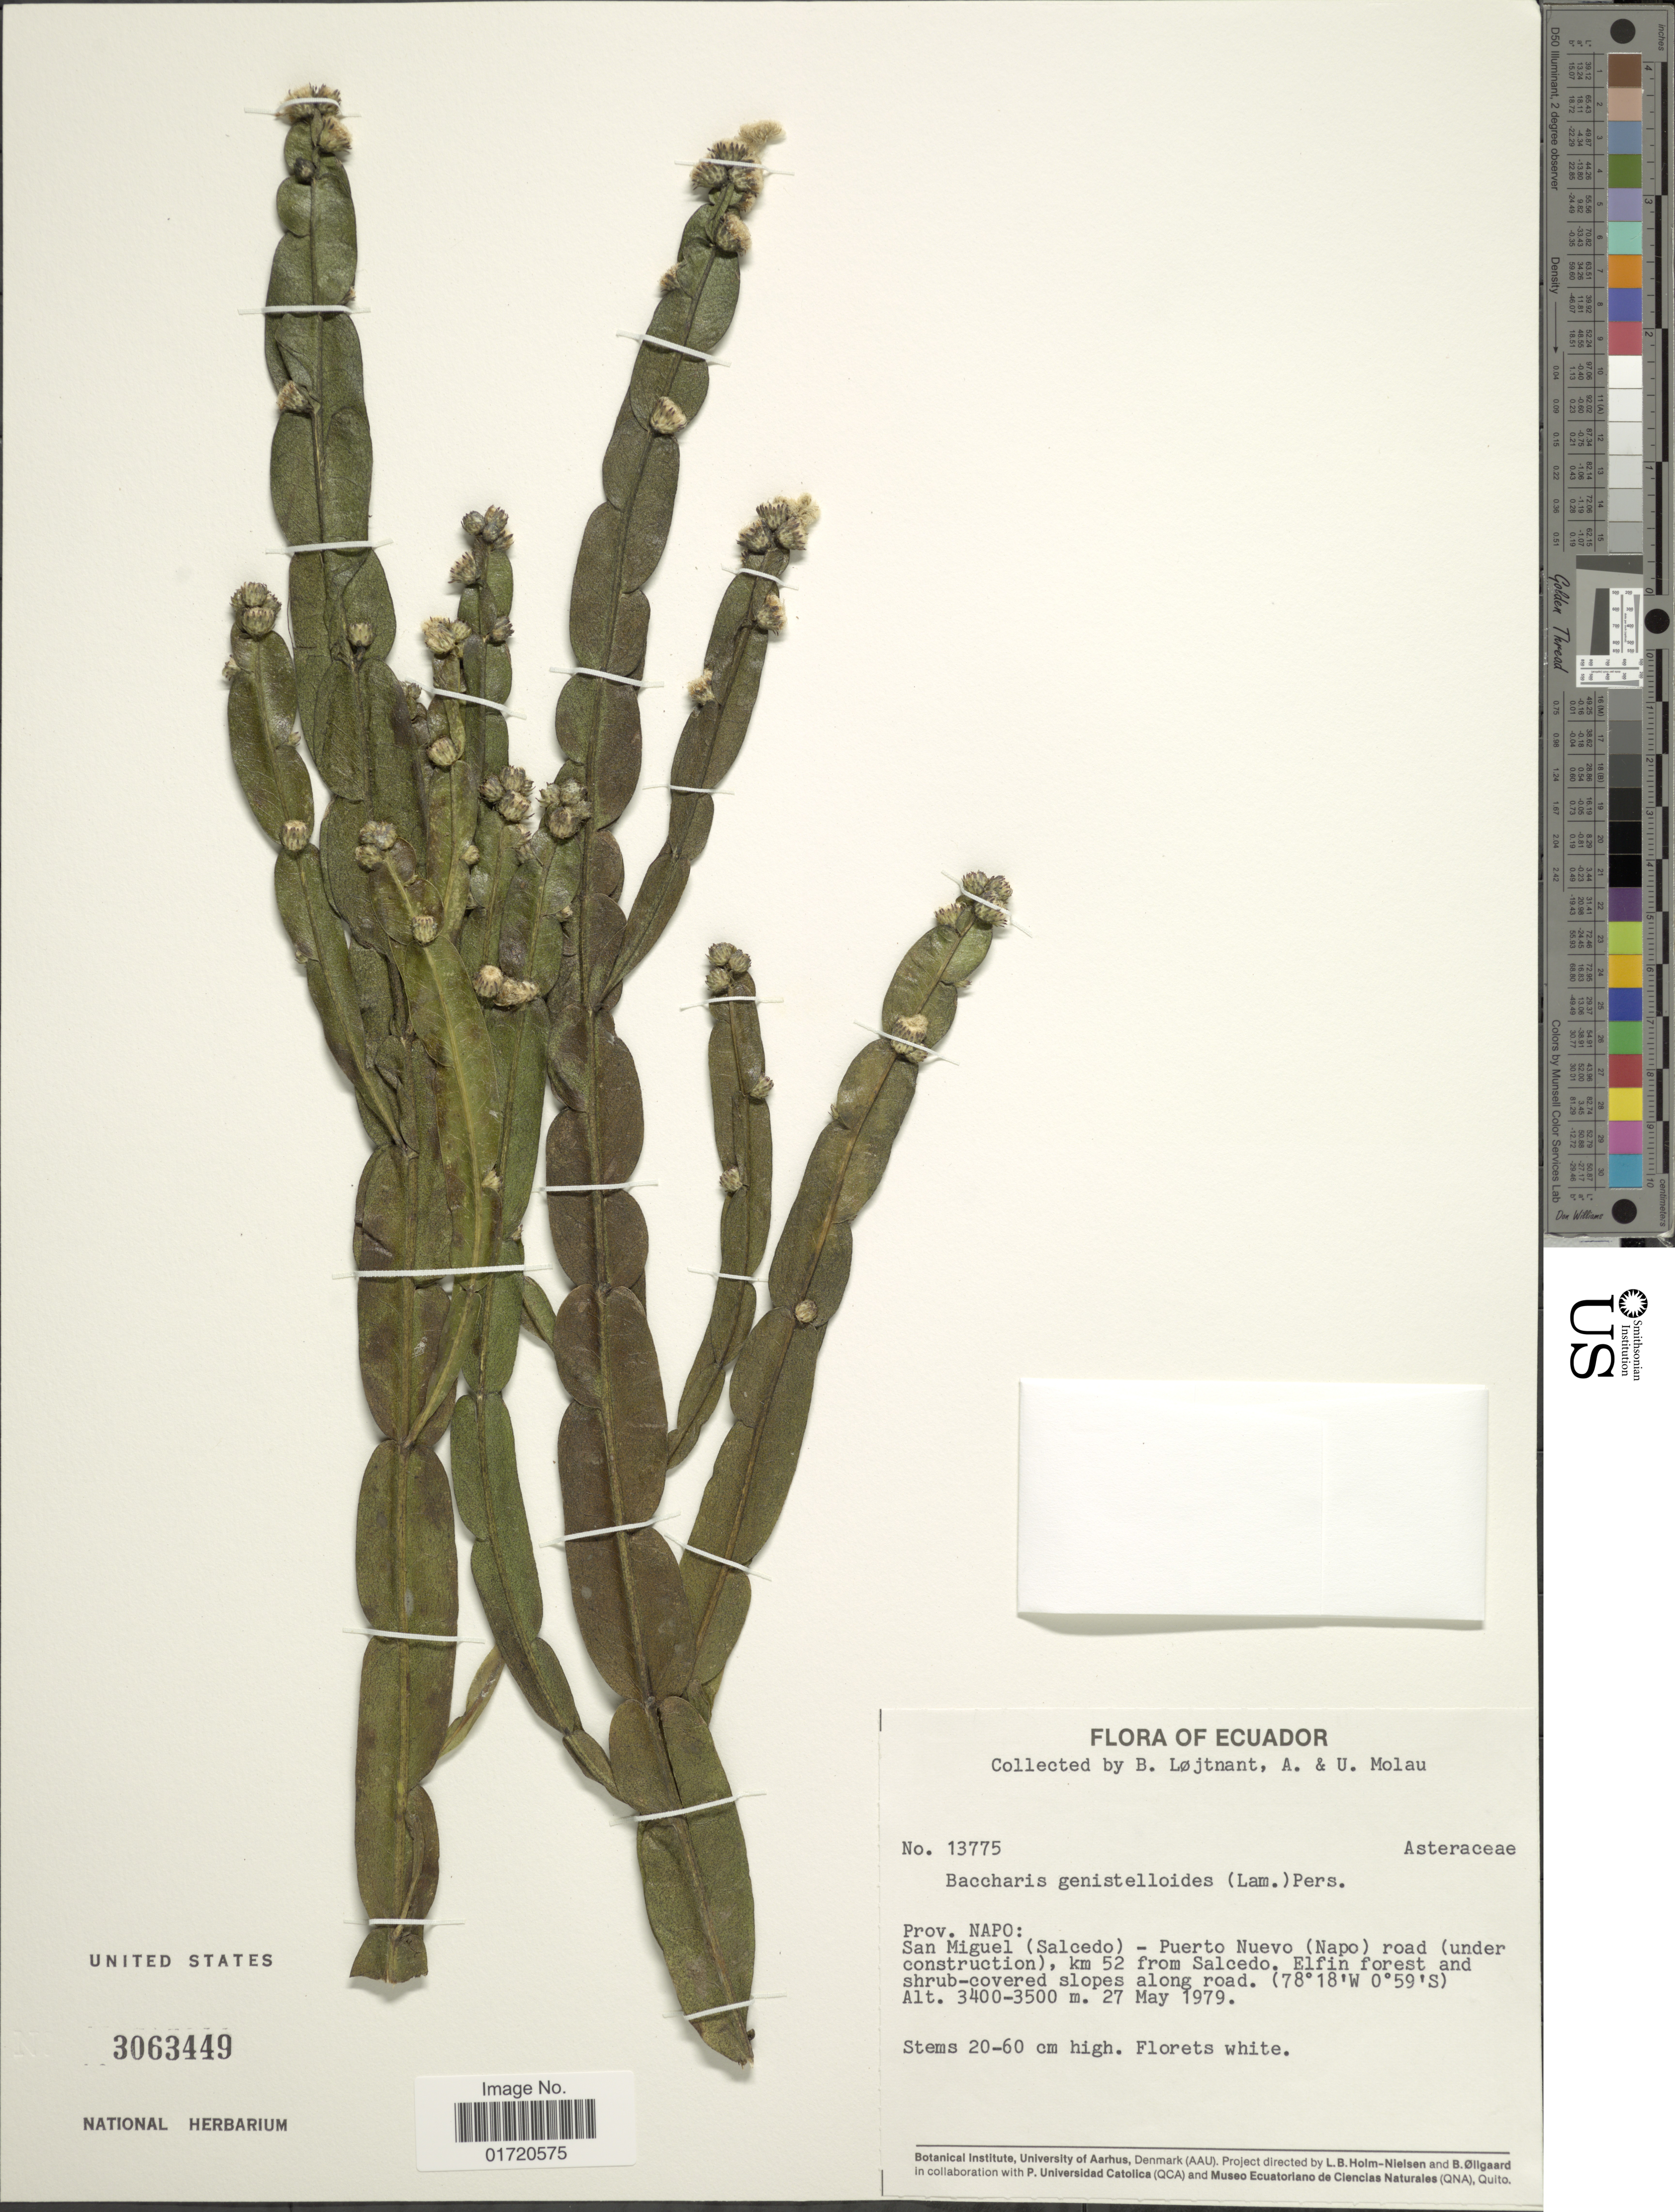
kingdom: Plantae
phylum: Tracheophyta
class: Magnoliopsida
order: Asterales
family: Asteraceae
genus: Baccharis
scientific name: Baccharis genistelloides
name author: (Lam.) Pers.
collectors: B. Löjtnant, A. Molau & U. Molau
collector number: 13775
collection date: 1979-05-27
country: Ecuador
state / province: Napo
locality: San Miguel (Salcedo) - Puerto Nuevo (Napo) road (under construction), km 52 from Salcedo.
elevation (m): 3400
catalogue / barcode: US 3063449